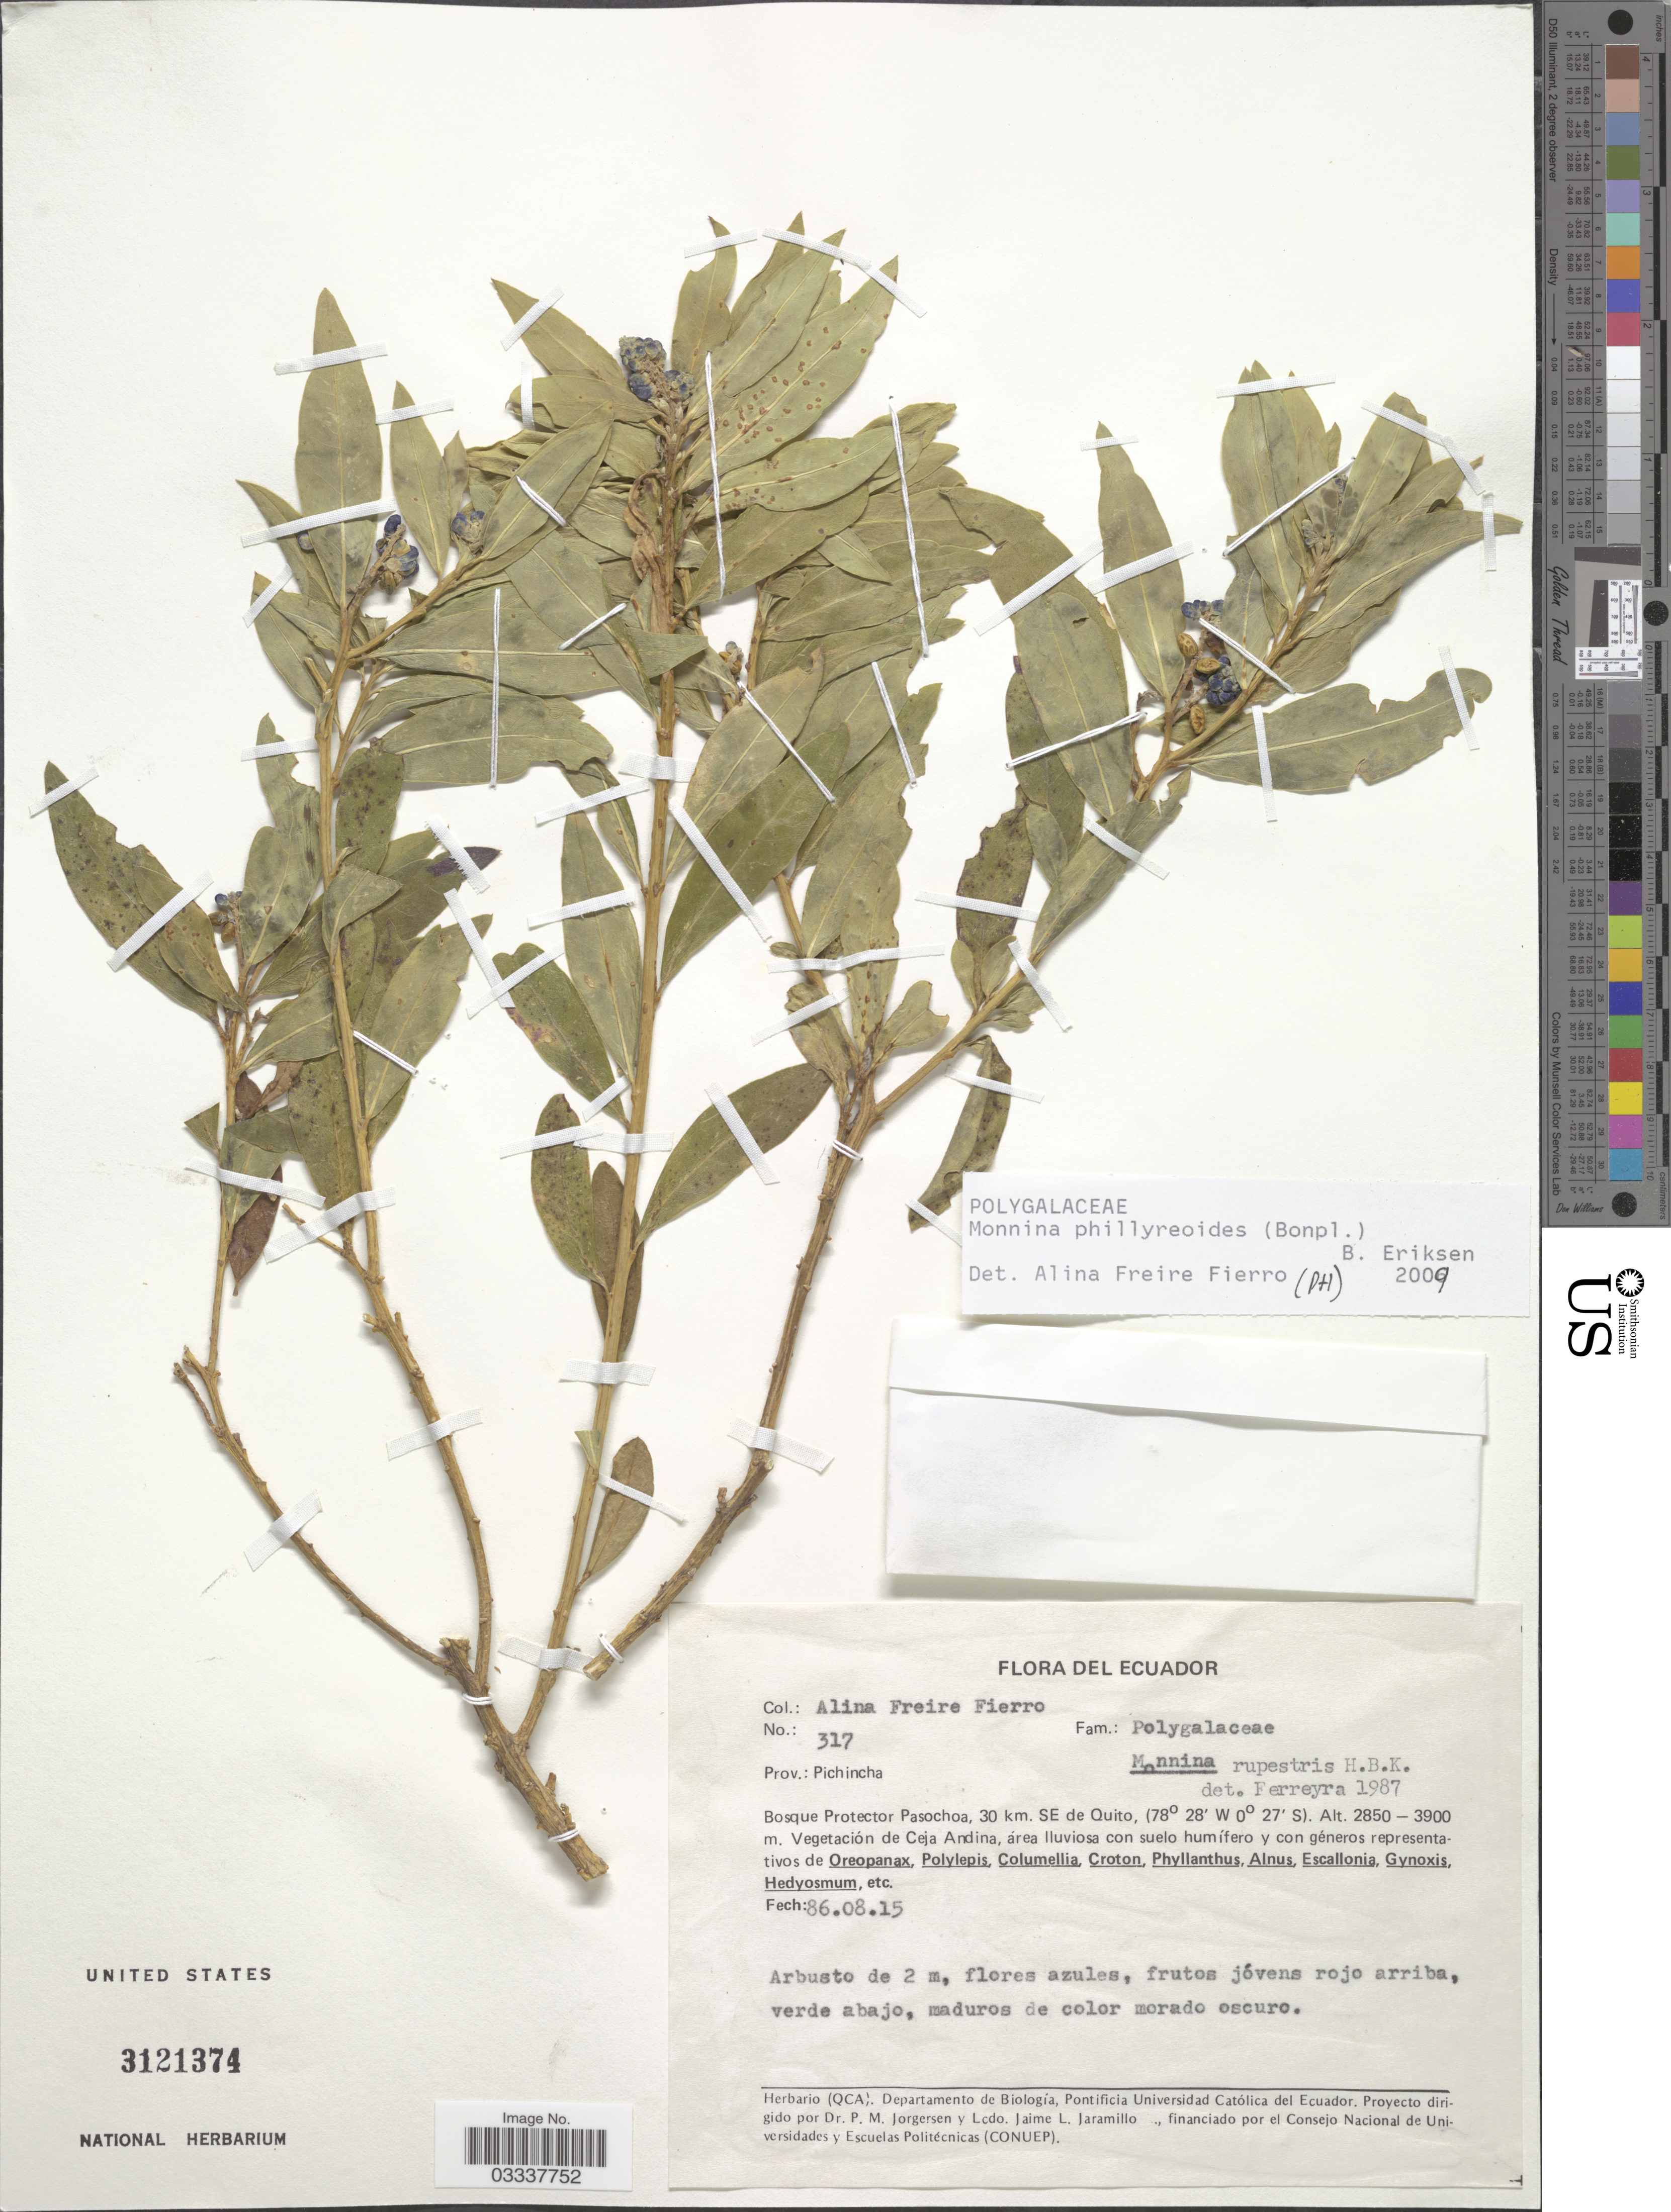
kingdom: Plantae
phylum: Tracheophyta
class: Magnoliopsida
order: Fabales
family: Polygalaceae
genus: Monnina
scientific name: Monnina phillyreoides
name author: (Bonpl.) B. Eriksen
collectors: A. Freire-Fierro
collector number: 317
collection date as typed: Transcribed d/m/y: 15/8/86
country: Ecuador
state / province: Pichincha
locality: Bosque Protector Pasochoa, 30 km. SE de Quito.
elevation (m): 2850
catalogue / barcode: US 3121374